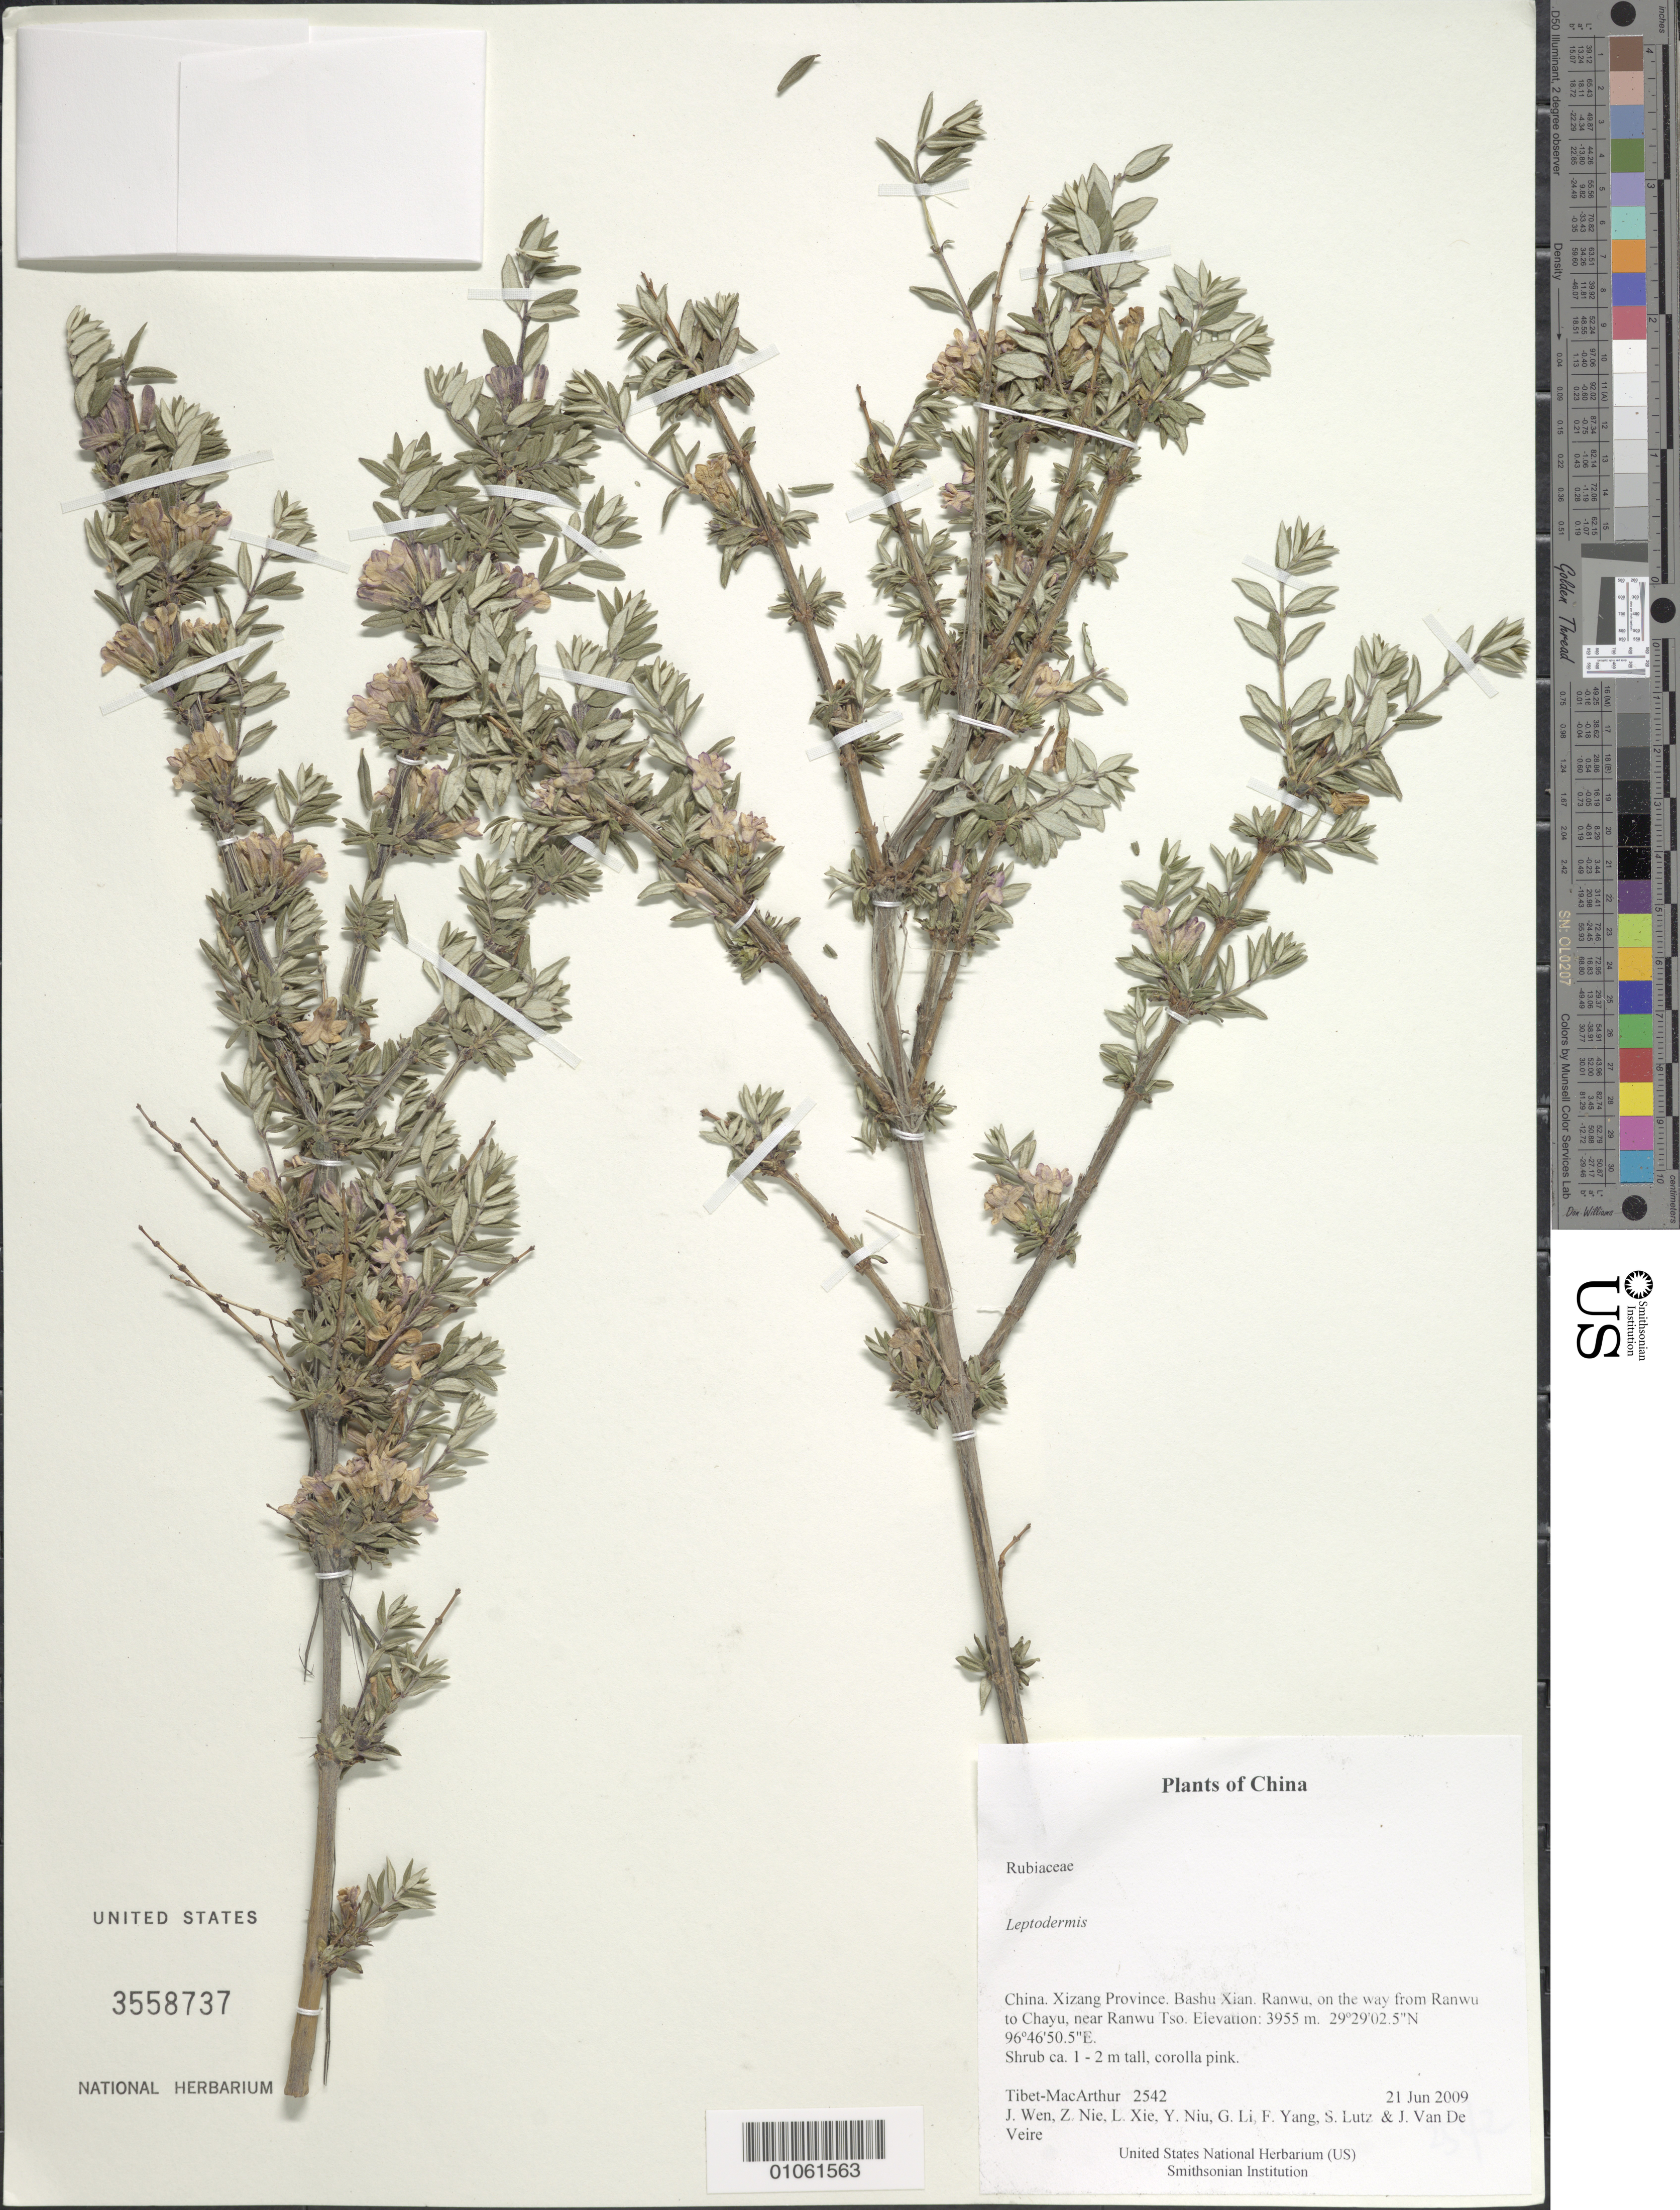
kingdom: Plantae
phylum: Tracheophyta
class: Magnoliopsida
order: Gentianales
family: Rubiaceae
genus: Leptodermis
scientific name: Leptodermis sp.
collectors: Tibet-MacArthur, J. Wen, Z. Nie, L. Xie, Y. Niu, G. Li, F. Yang, S. Lutz & J. Van De Veire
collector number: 2542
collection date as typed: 21 Jun 2009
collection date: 2009-06-21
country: China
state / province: Xizang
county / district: Bashu Xian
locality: Ranwu, on the way from Ranwu to Chayu, near Ranwu Tso.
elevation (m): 3955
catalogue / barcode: US 3558737